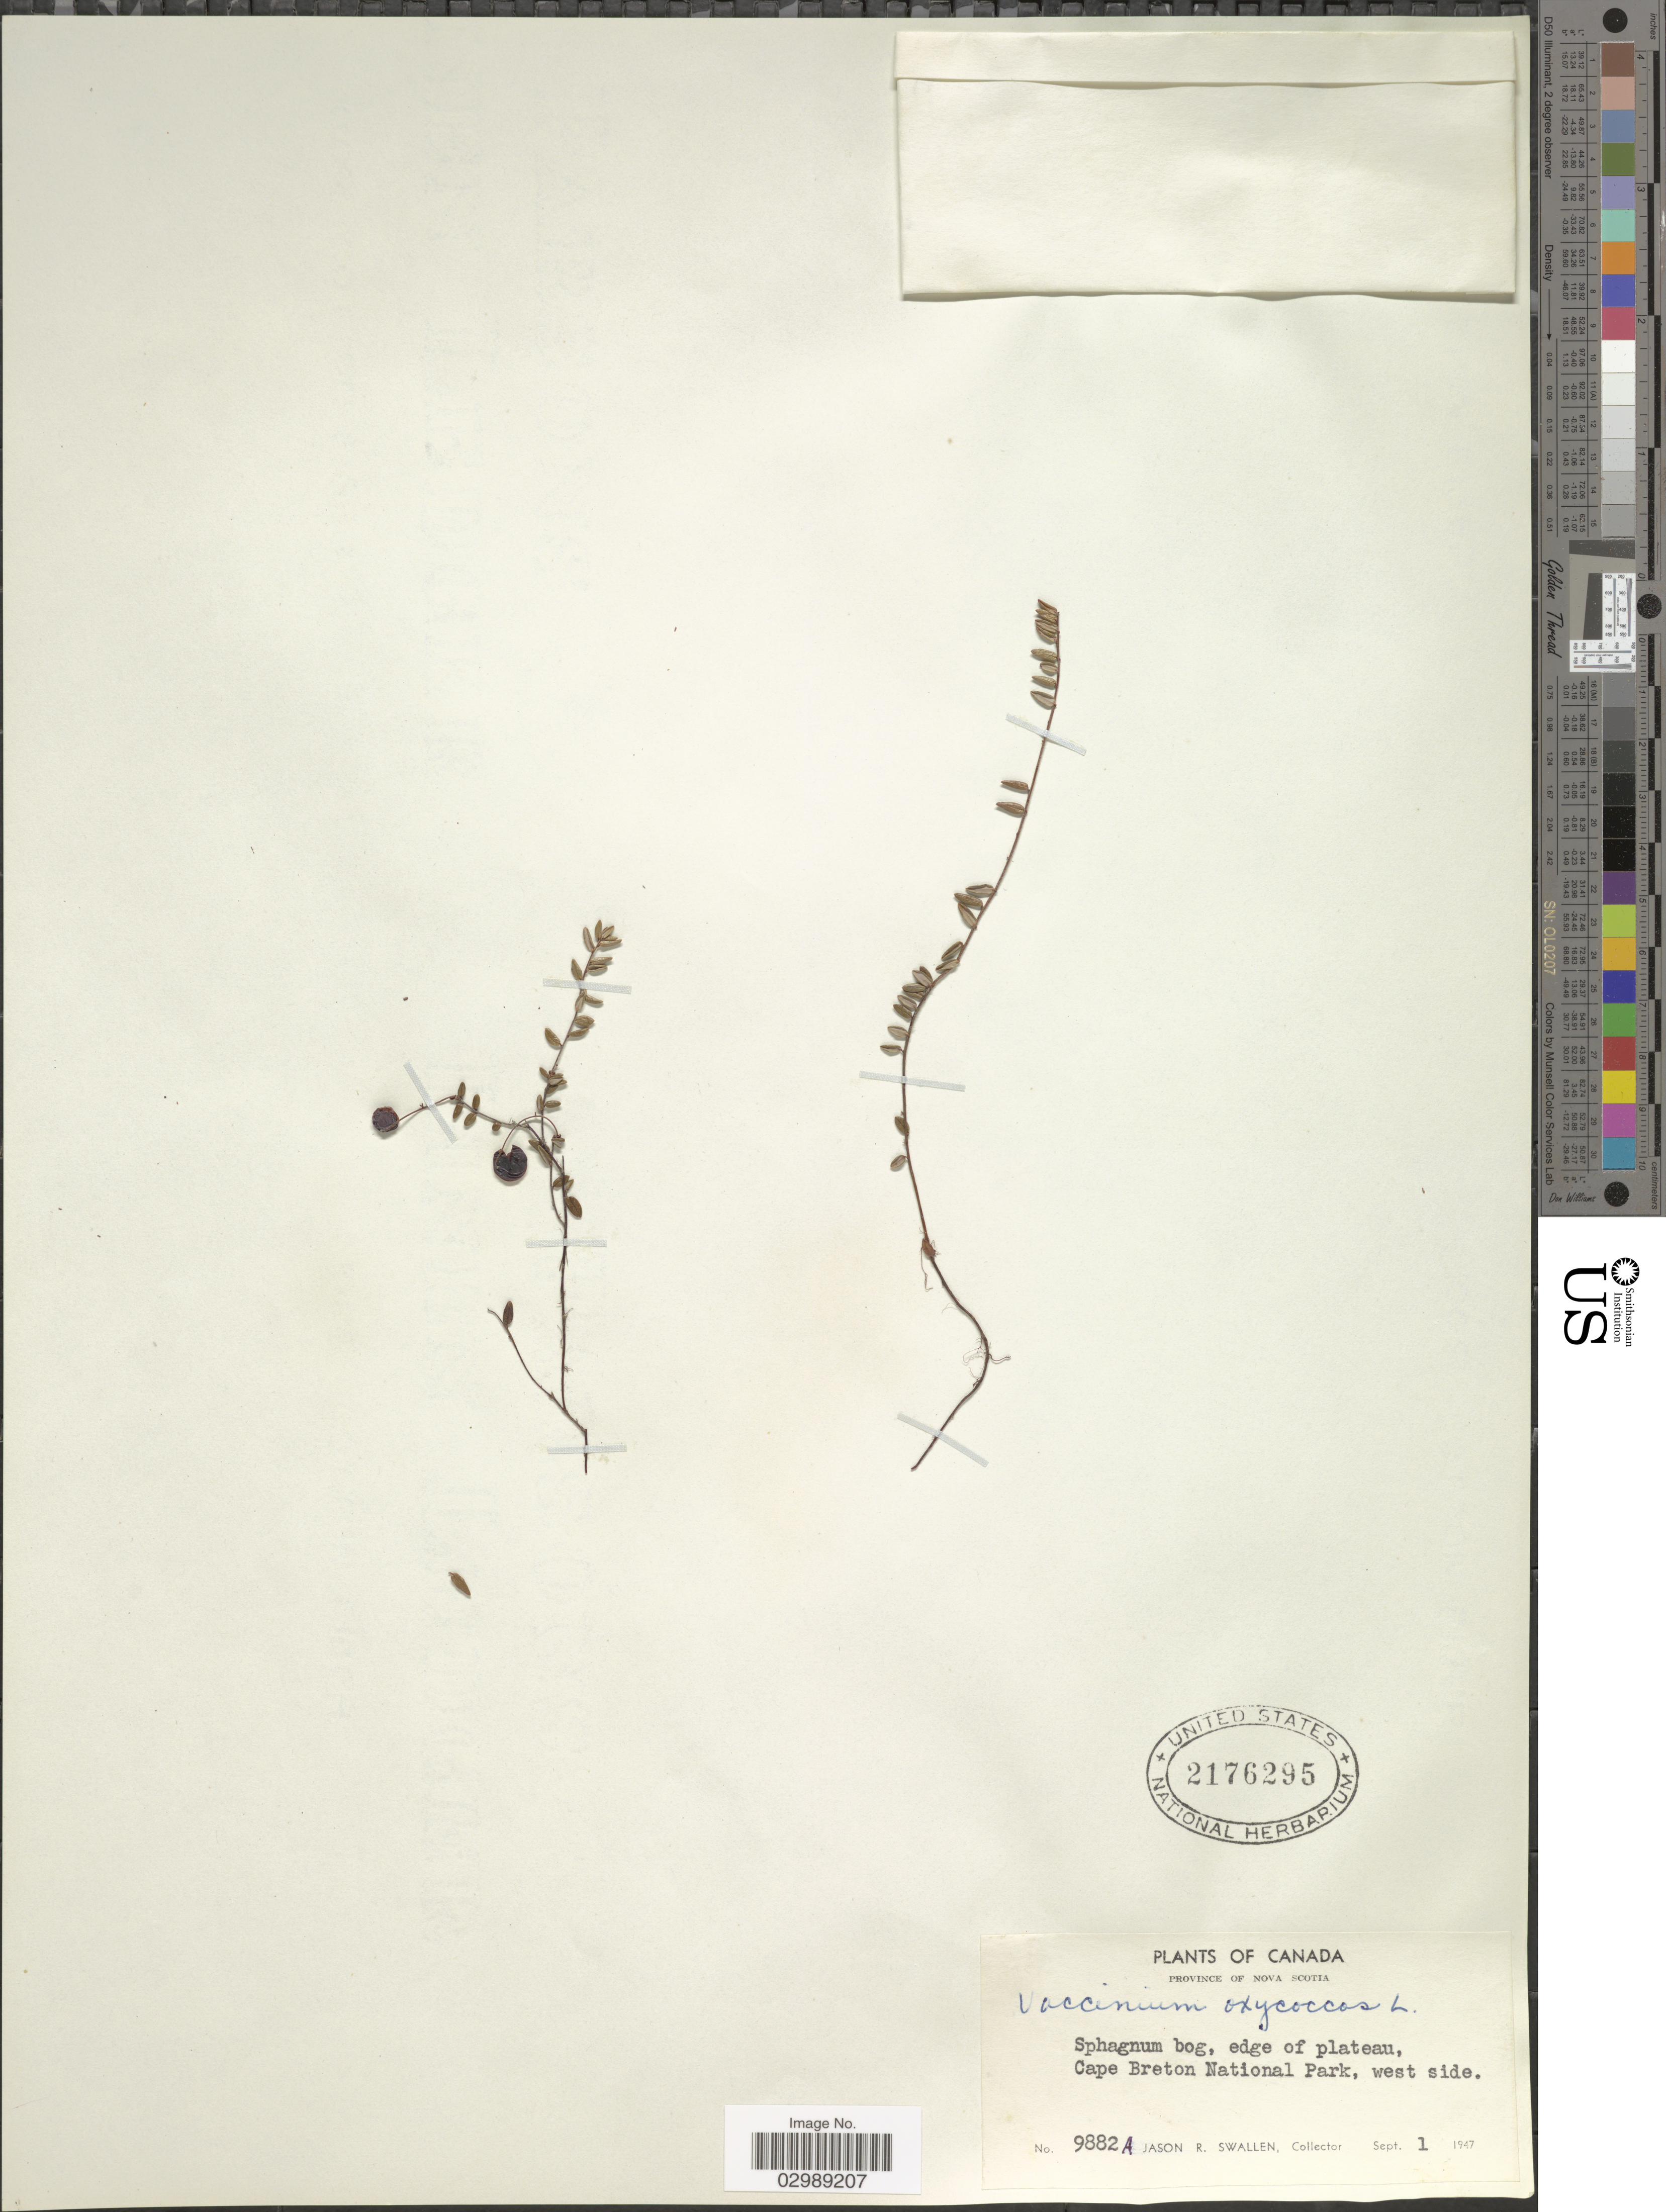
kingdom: Plantae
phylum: Tracheophyta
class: Magnoliopsida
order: Ericales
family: Ericaceae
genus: Vaccinium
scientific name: Vaccinium oxycoccos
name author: L.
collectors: J. R. Swallen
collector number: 9882A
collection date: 1947-09-01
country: Canada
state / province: Nova Scotia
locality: Sphagnum bog, edge of plateau. Cape Breton National Park, west side.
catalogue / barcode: US 2176295